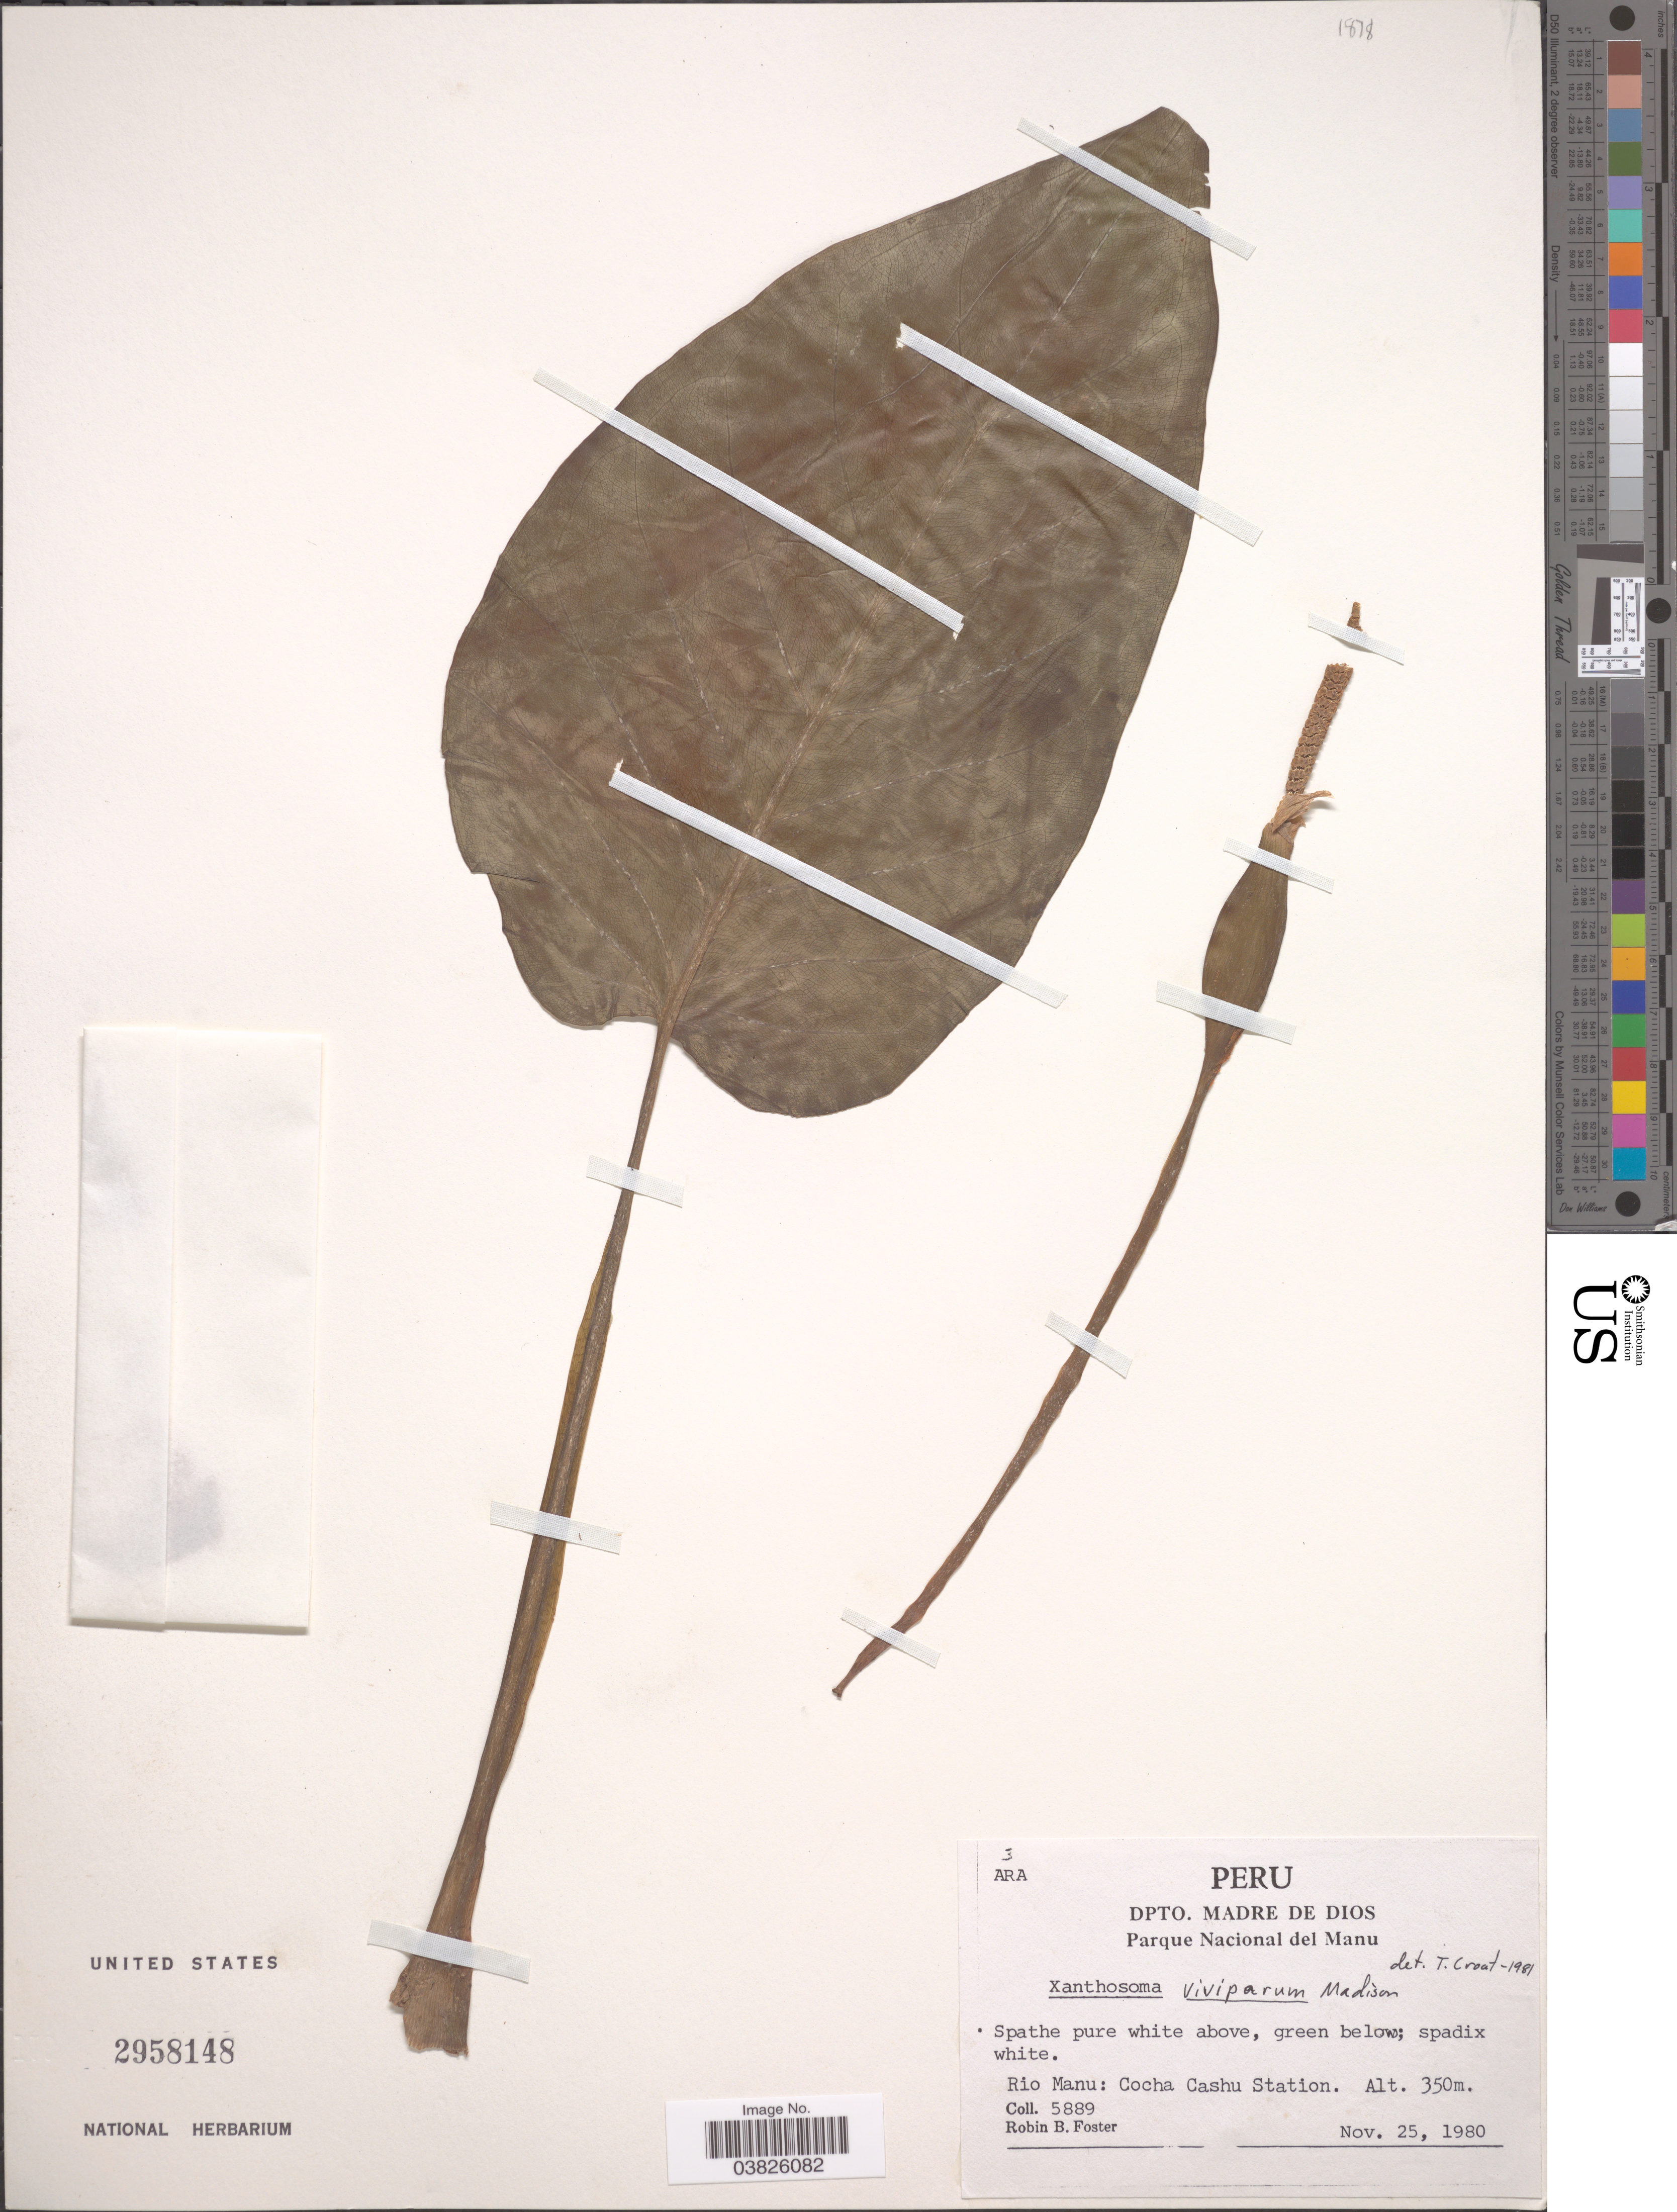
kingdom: Plantae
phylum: Tracheophyta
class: Liliopsida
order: Alismatales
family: Araceae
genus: Xanthosoma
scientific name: Xanthosoma viviparum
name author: Madison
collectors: R. B. Foster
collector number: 5889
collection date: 1980-11-25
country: Peru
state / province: Madre de Dios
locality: Dpto. Madre de Dios. Parque Nacional del Manu. Rio Manu: Cocha Cashu Station.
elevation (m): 350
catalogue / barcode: US 2958148